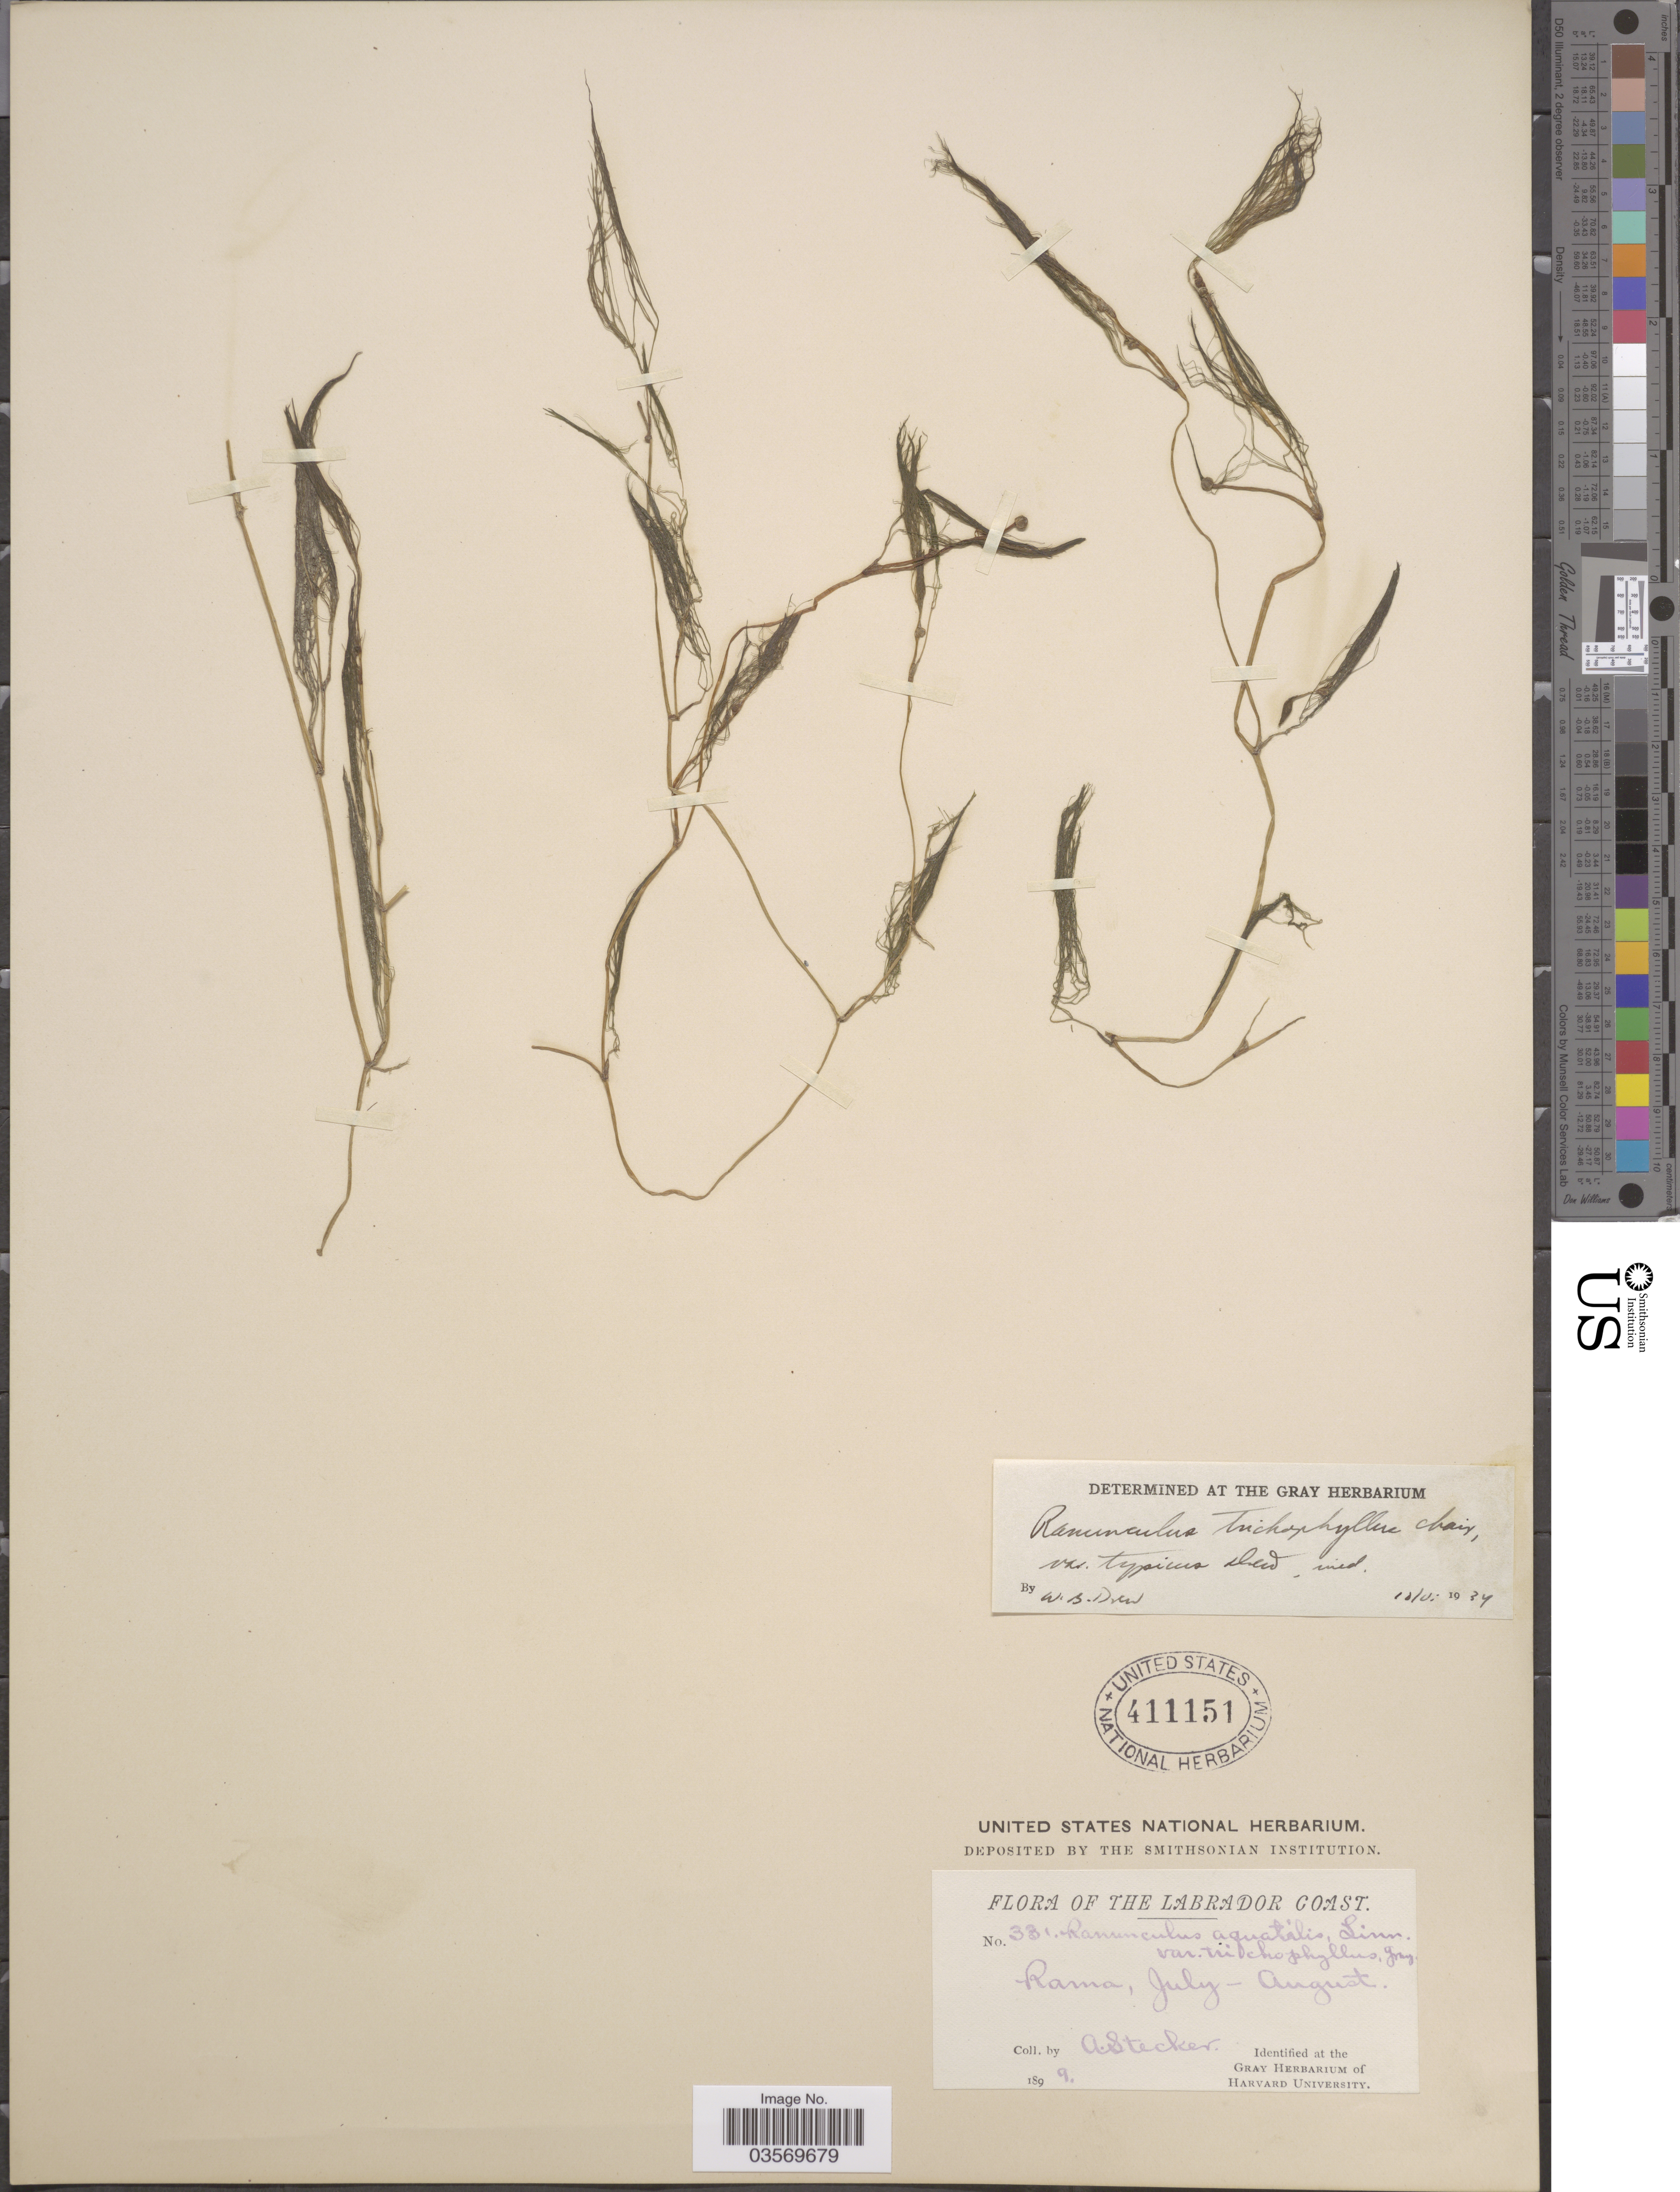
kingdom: Plantae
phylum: Tracheophyta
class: Magnoliopsida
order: Ranunculales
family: Ranunculaceae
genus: Ranunculus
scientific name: Ranunculus trichophyllus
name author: Chaix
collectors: A. Stecker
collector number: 331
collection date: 1899-07/1899-08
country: Canada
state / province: Newfoundland and Labrador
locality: The Labrador Coast. Rama.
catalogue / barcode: US 411151